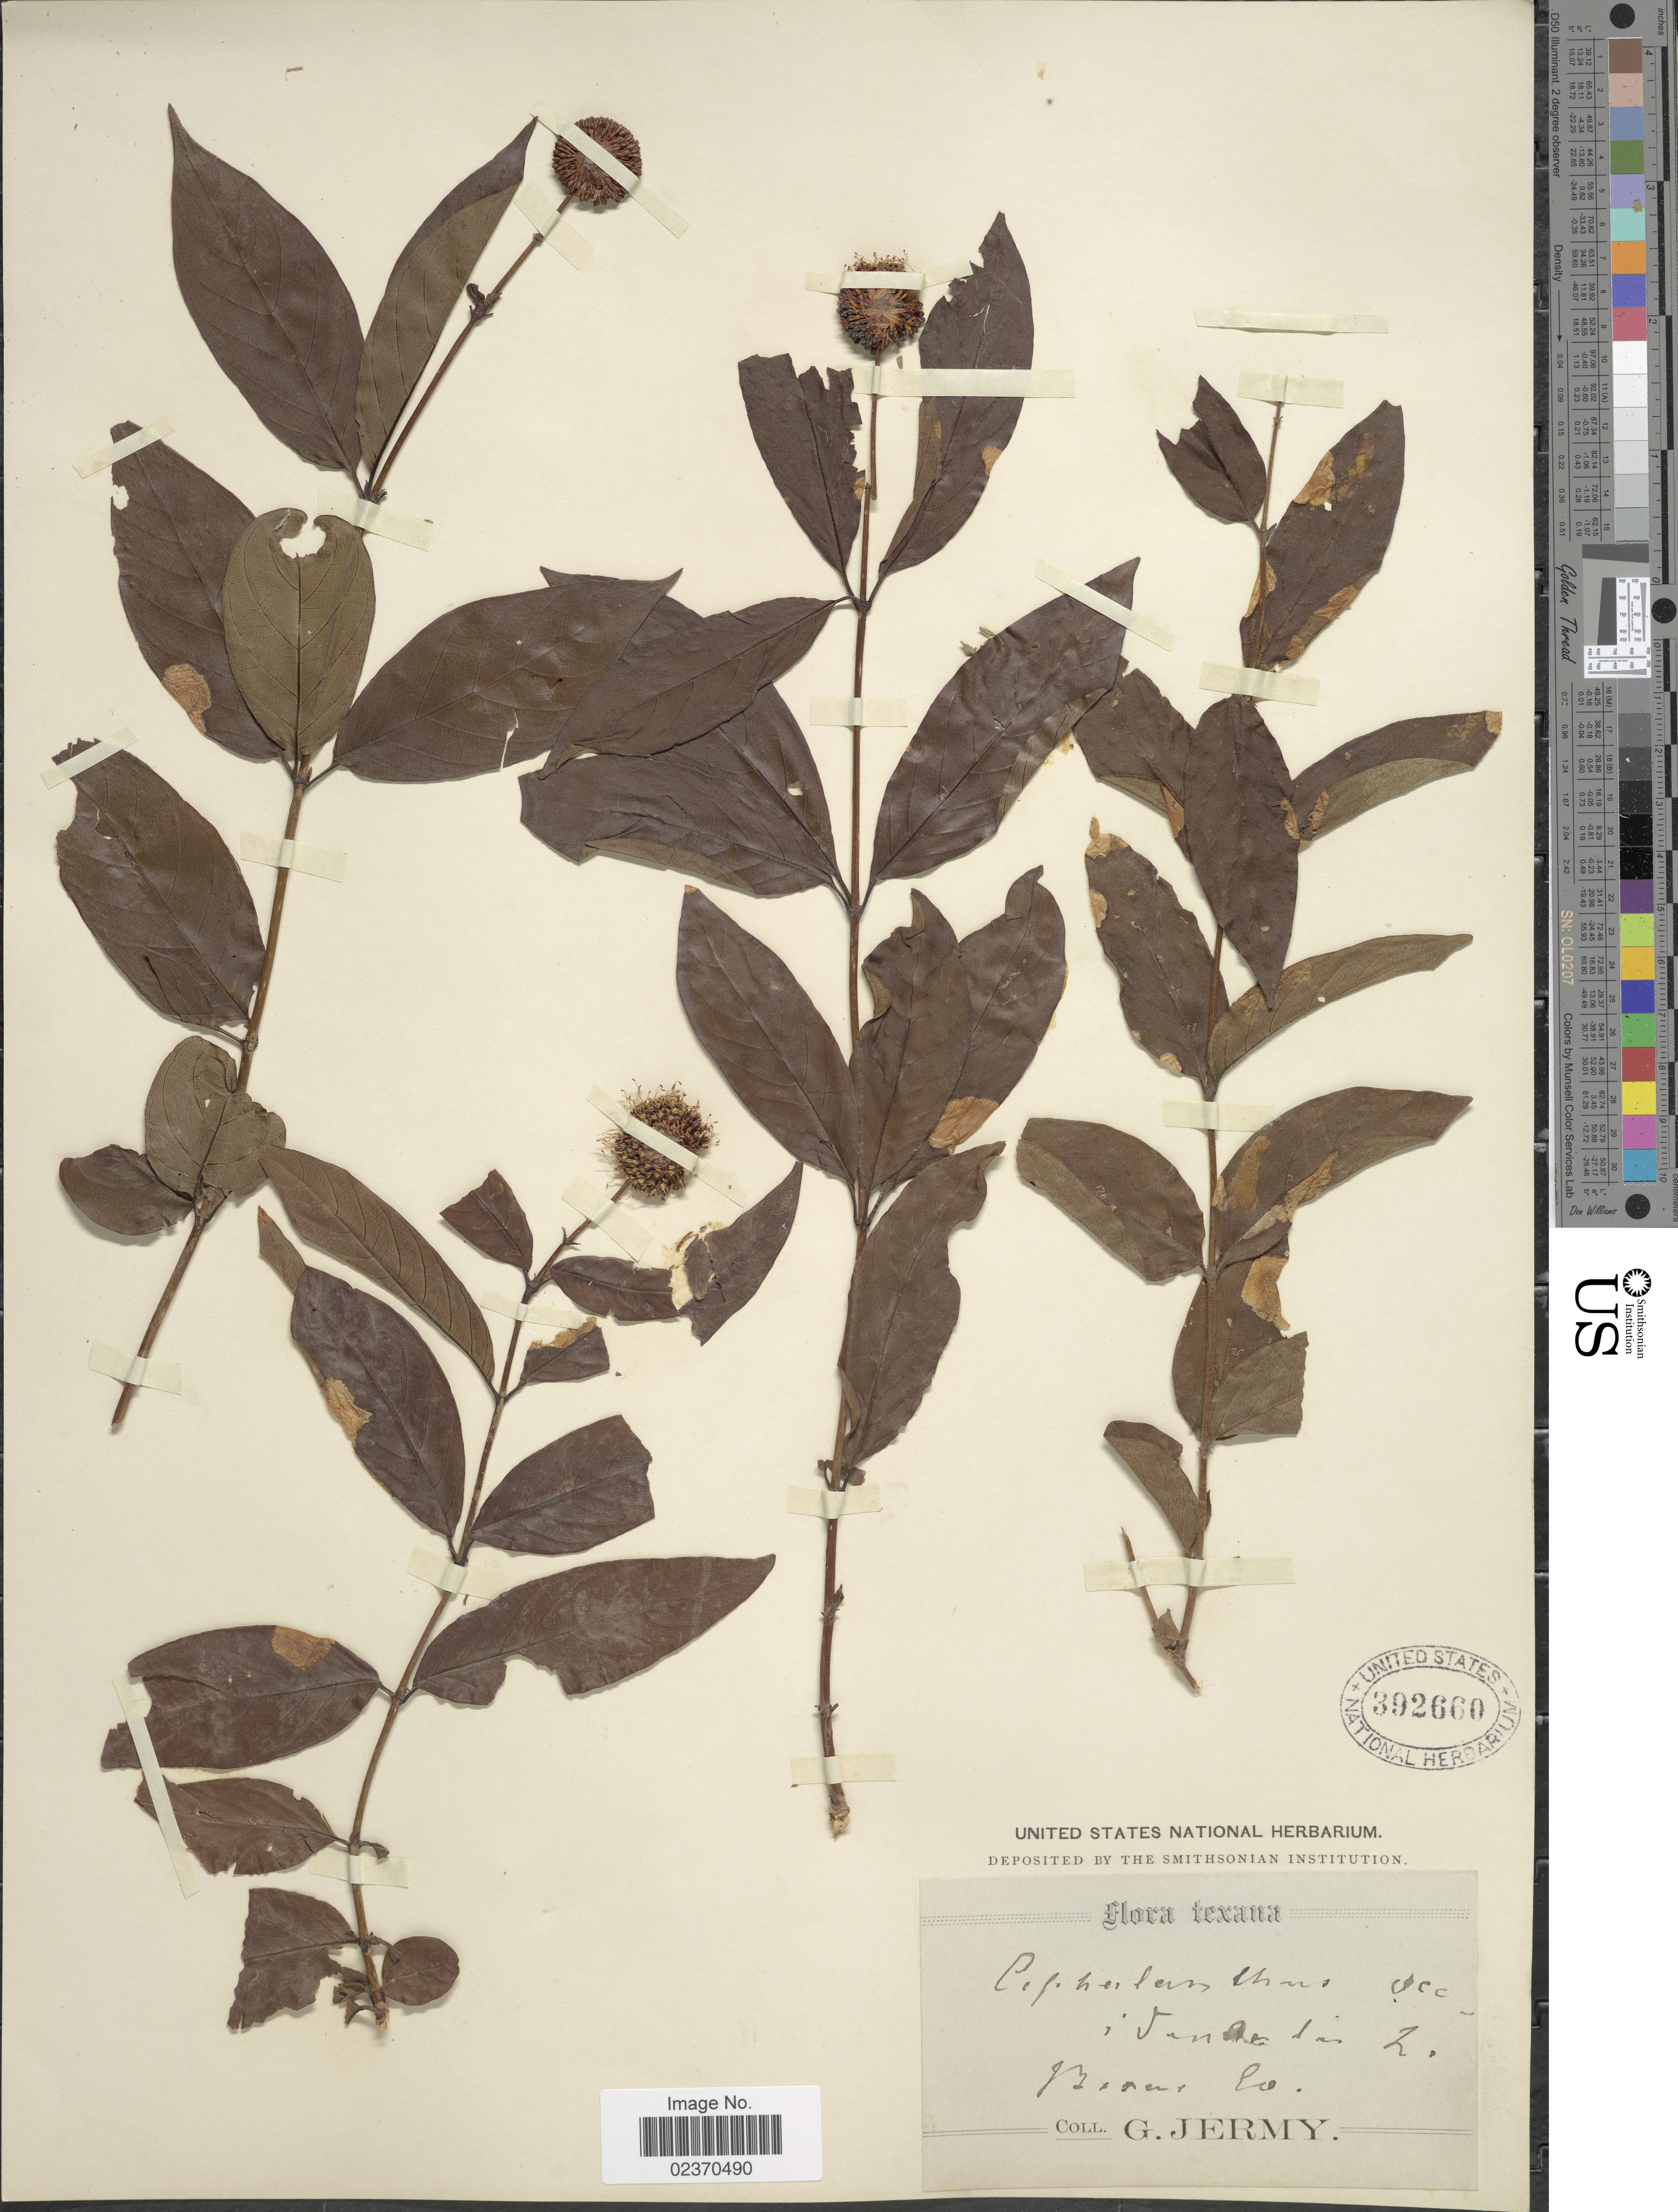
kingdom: Plantae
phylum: Tracheophyta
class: Magnoliopsida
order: Gentianales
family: Rubiaceae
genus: Cephalanthus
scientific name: Cephalanthus occidentalis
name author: L.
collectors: G. Jermy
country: United States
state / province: Texas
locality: Bexar Co.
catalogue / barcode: US 392660